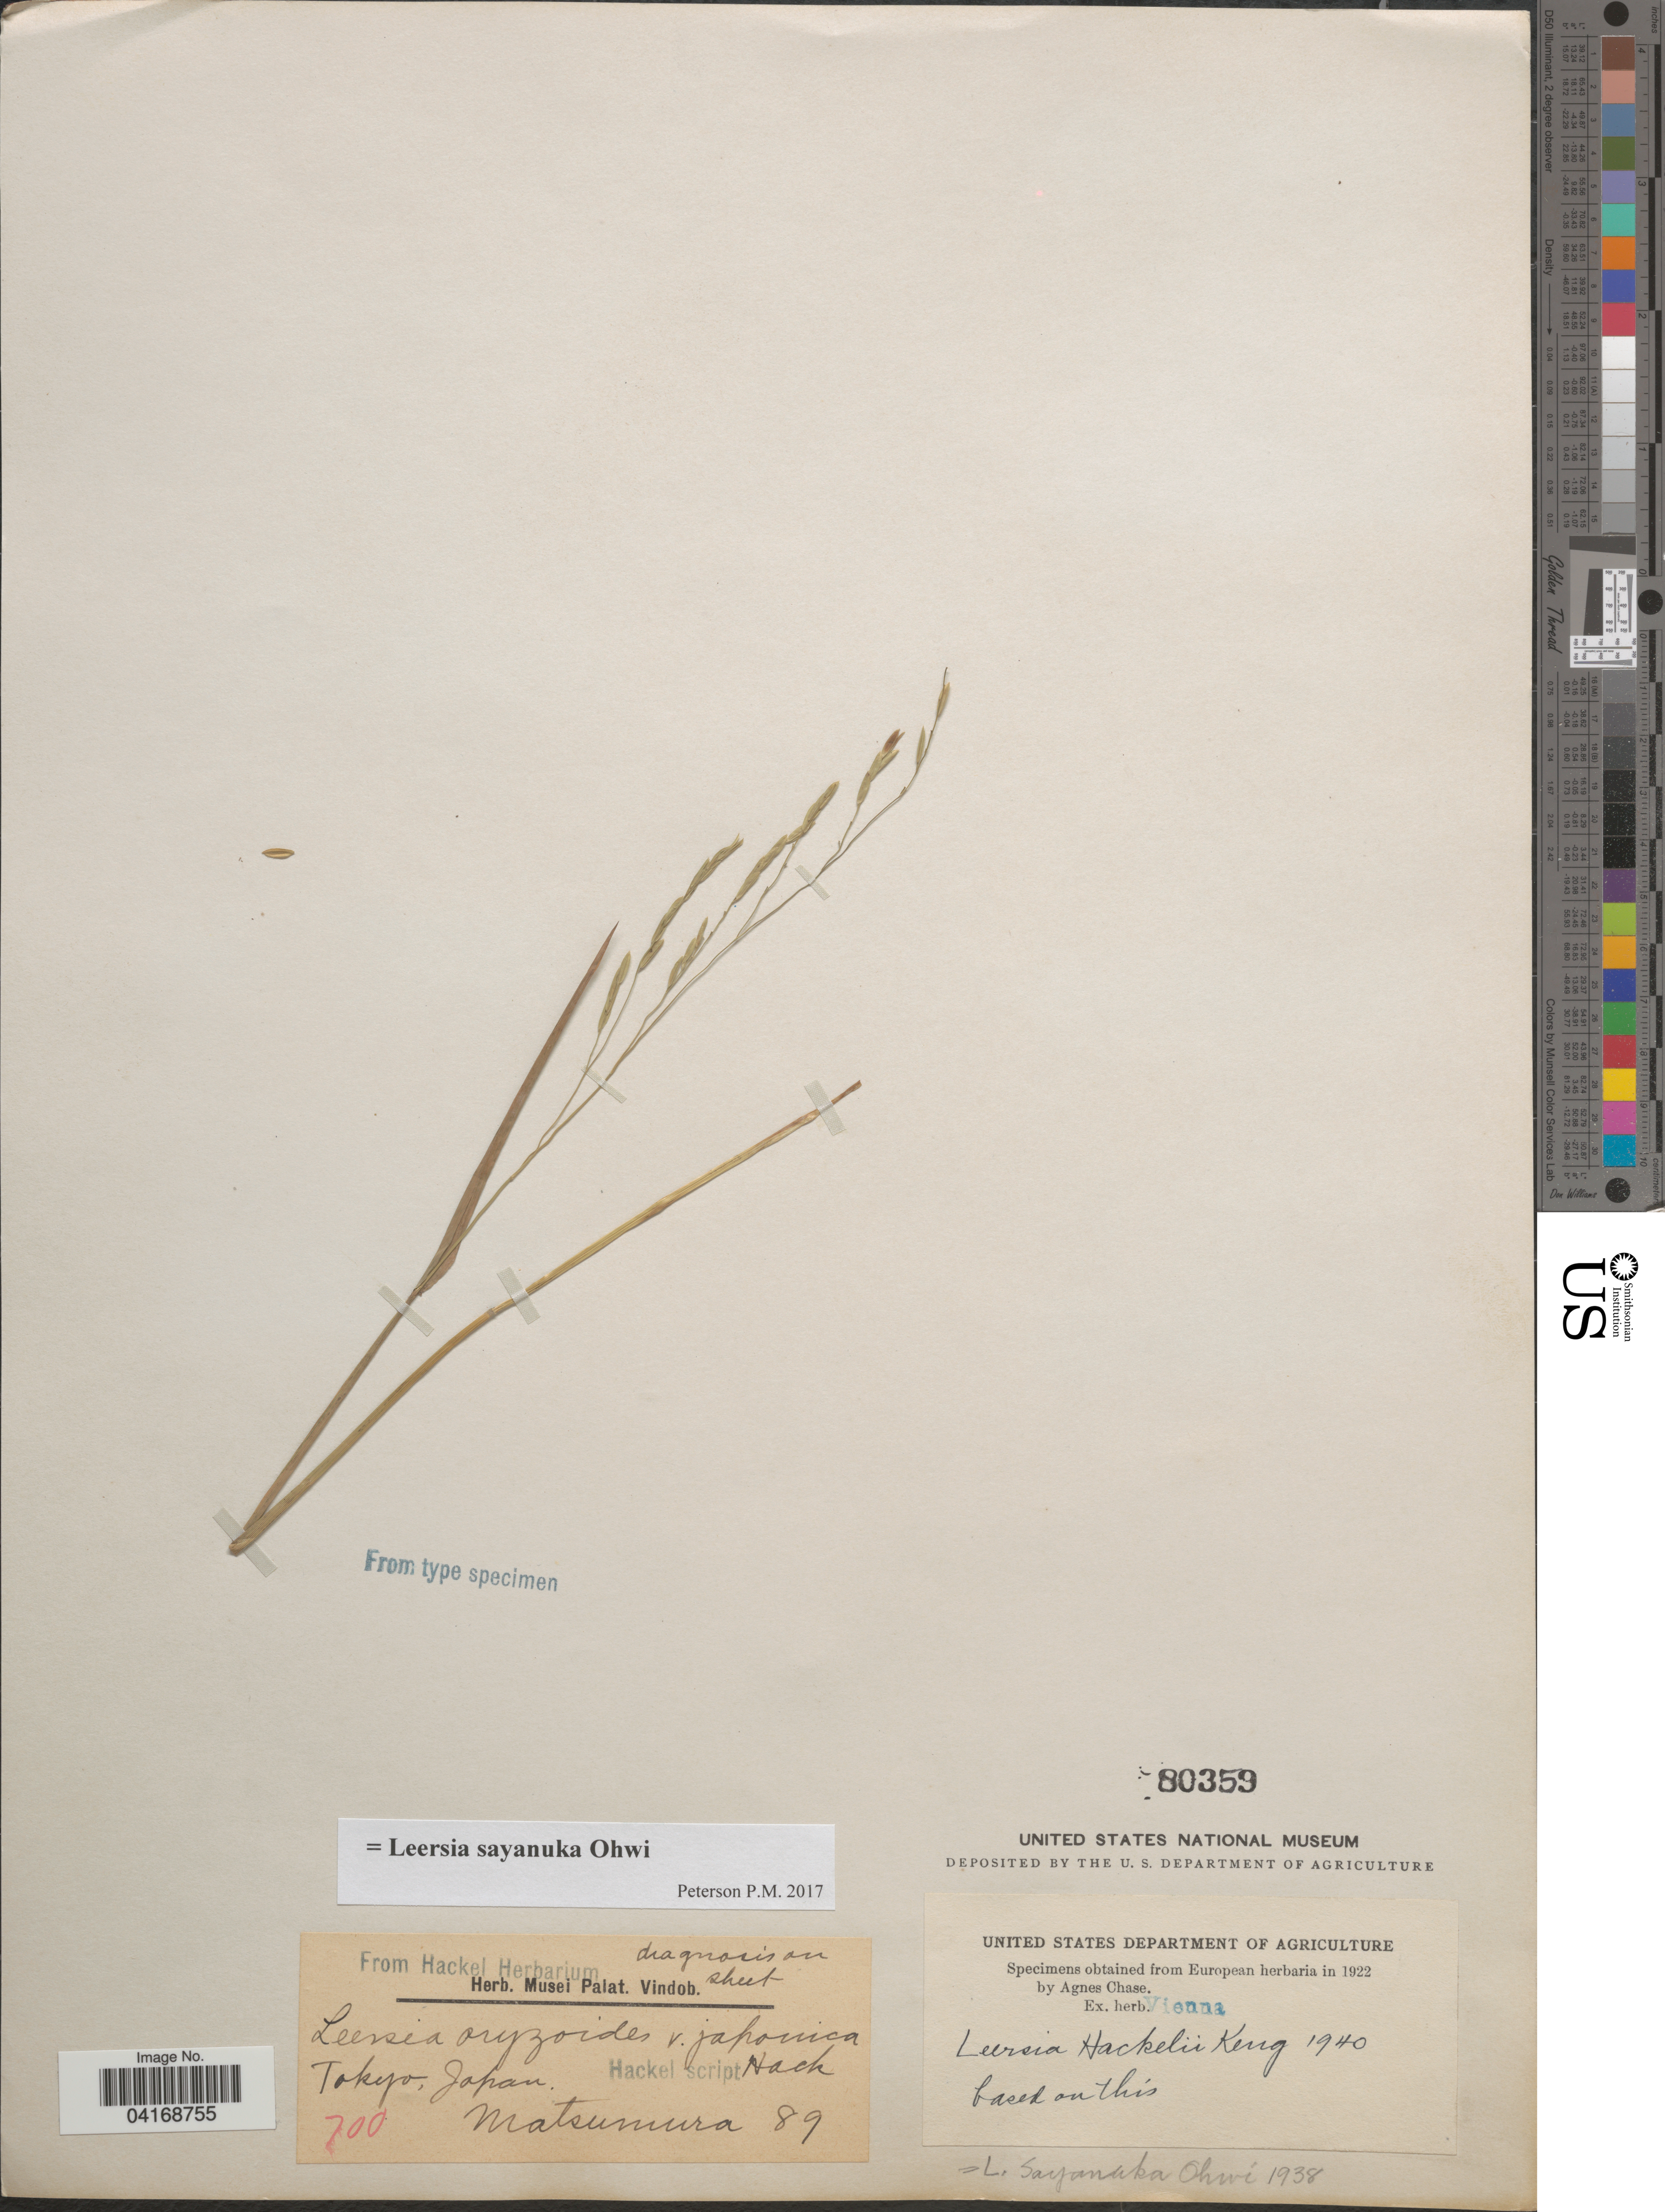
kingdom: Plantae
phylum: Tracheophyta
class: Liliopsida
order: Poales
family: Poaceae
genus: Leersia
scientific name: Leersia sayanuka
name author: Ohwi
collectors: -- Matsumura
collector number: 89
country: Japan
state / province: Tokyo, Federal City of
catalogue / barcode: US 80359